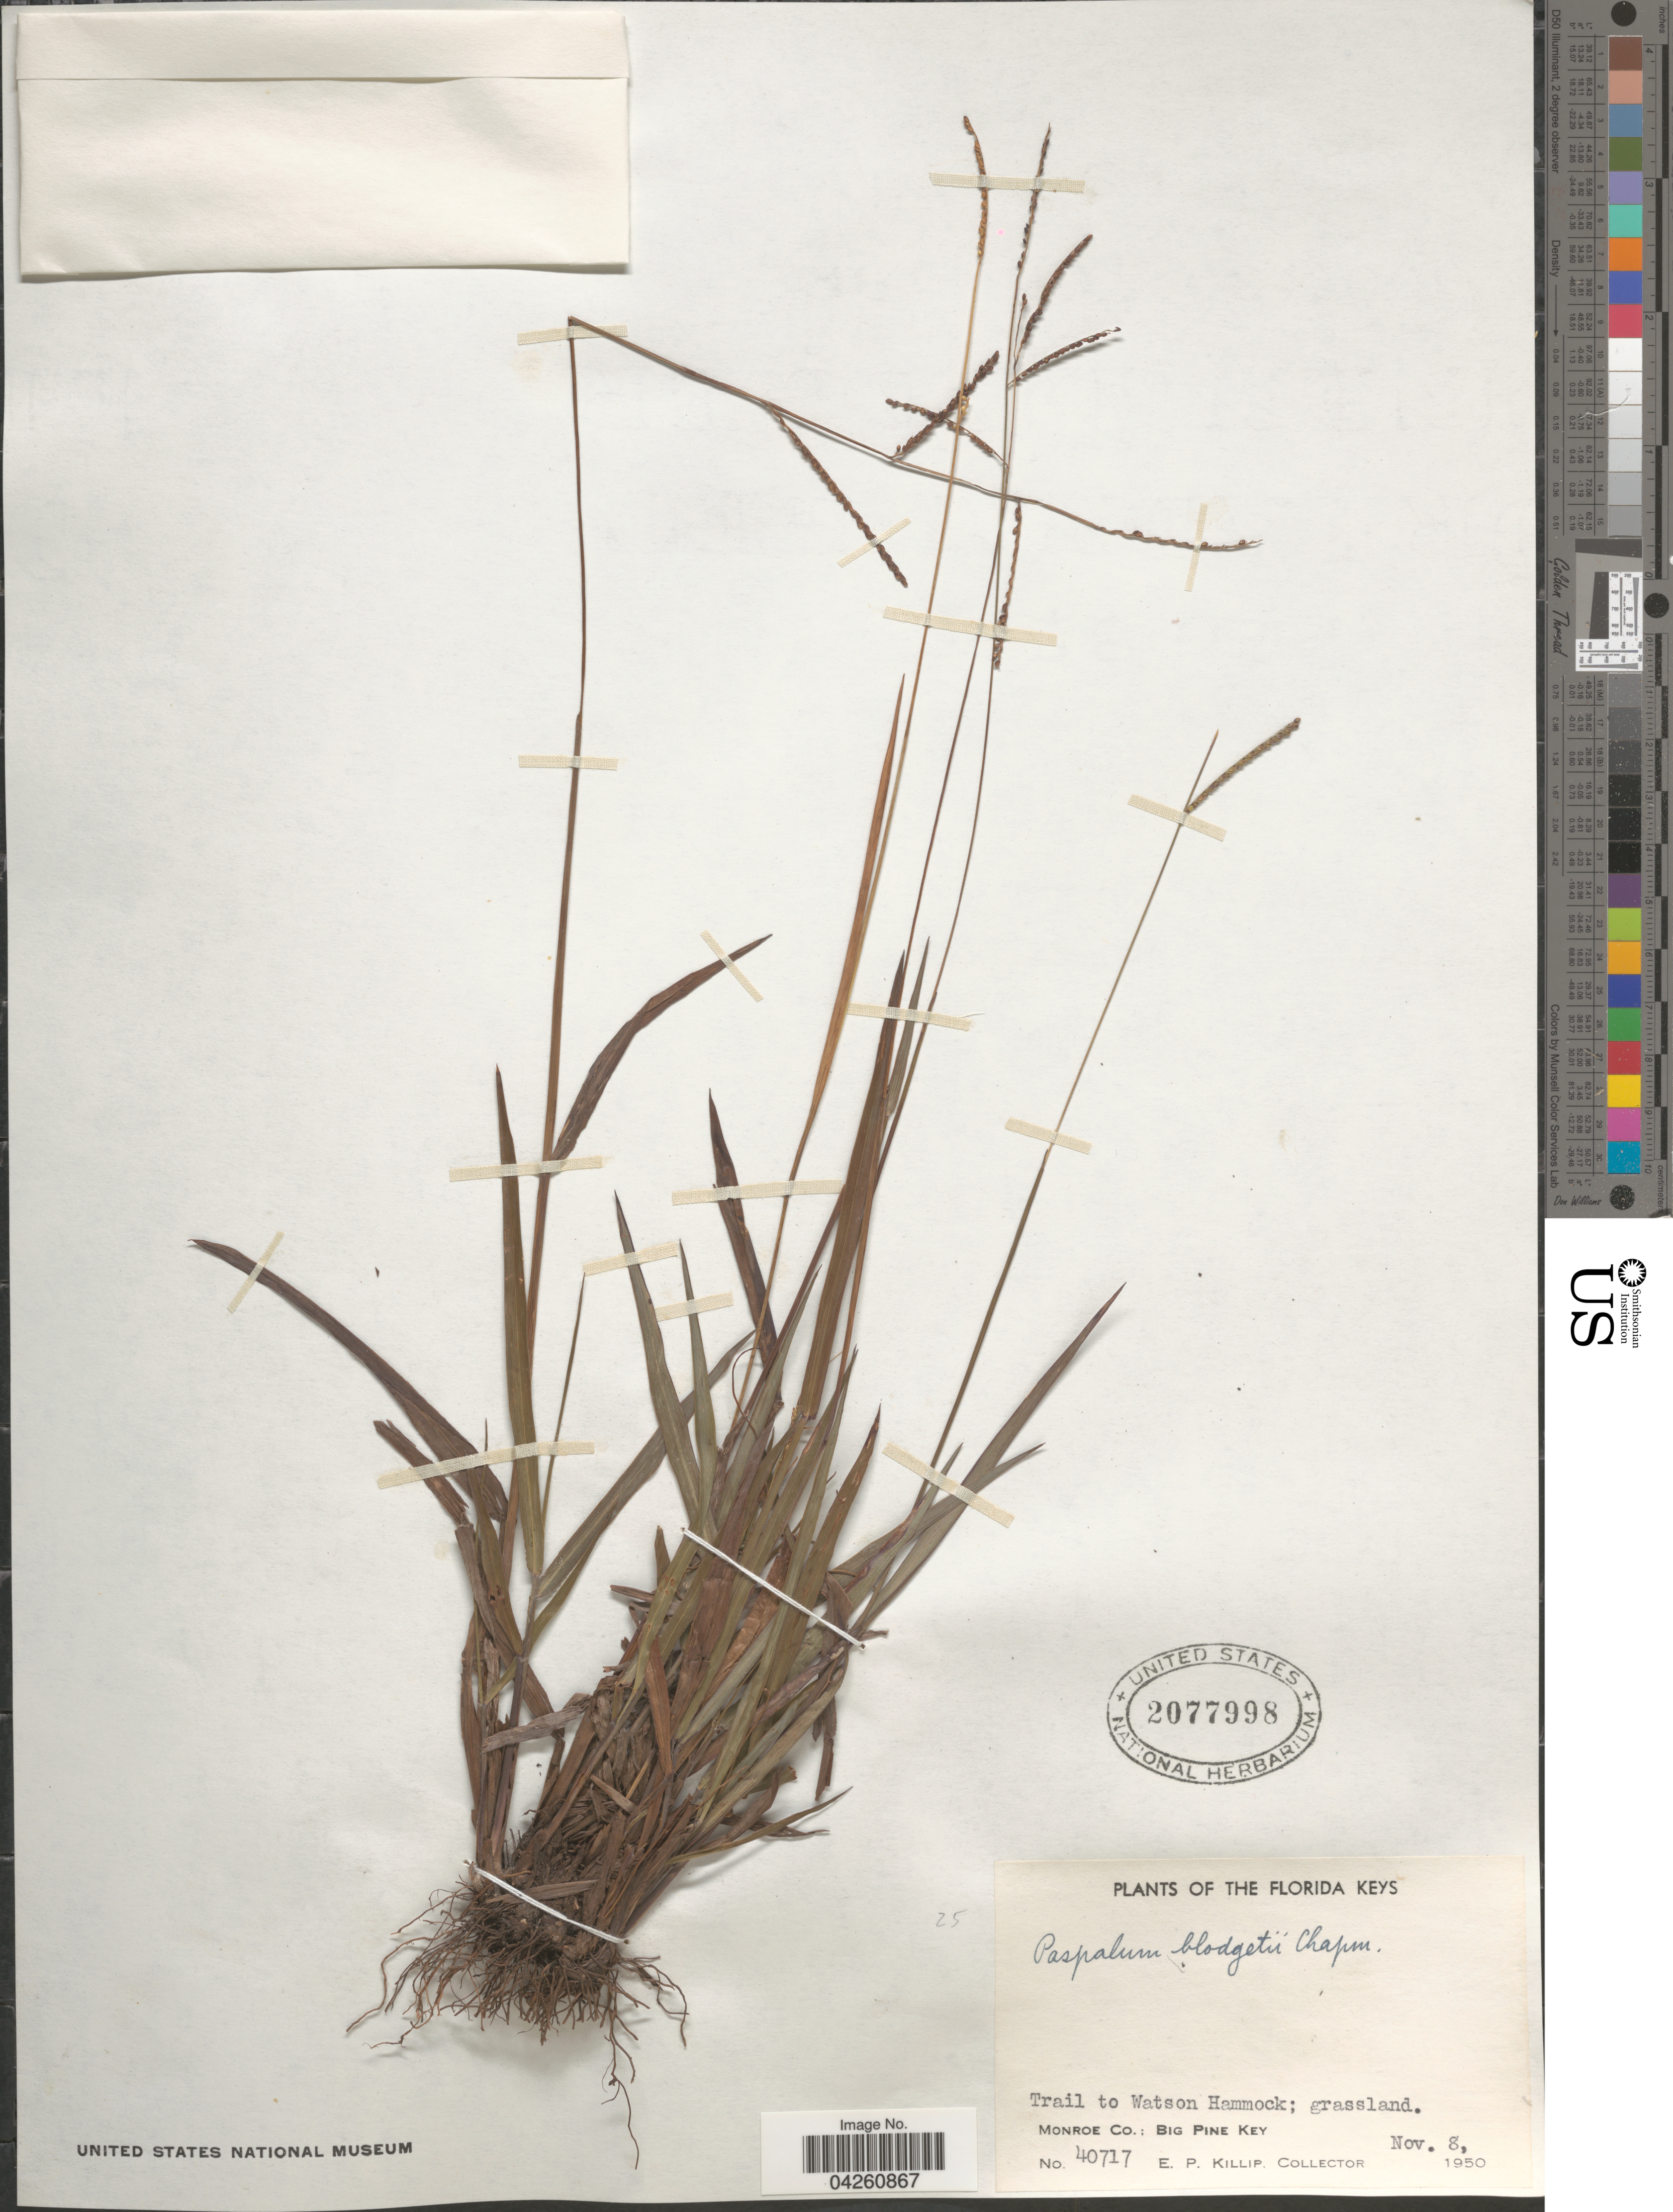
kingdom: Plantae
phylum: Tracheophyta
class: Liliopsida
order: Poales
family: Poaceae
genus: Paspalum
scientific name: Paspalum blodgettii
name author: Chapm.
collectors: E. P. Killip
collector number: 40717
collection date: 1950-11-08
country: United States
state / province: Florida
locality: Florida Keys. Trail to Watson Hammock; grassland. Monroe Co.: Big Pine Key.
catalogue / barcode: US 2077998